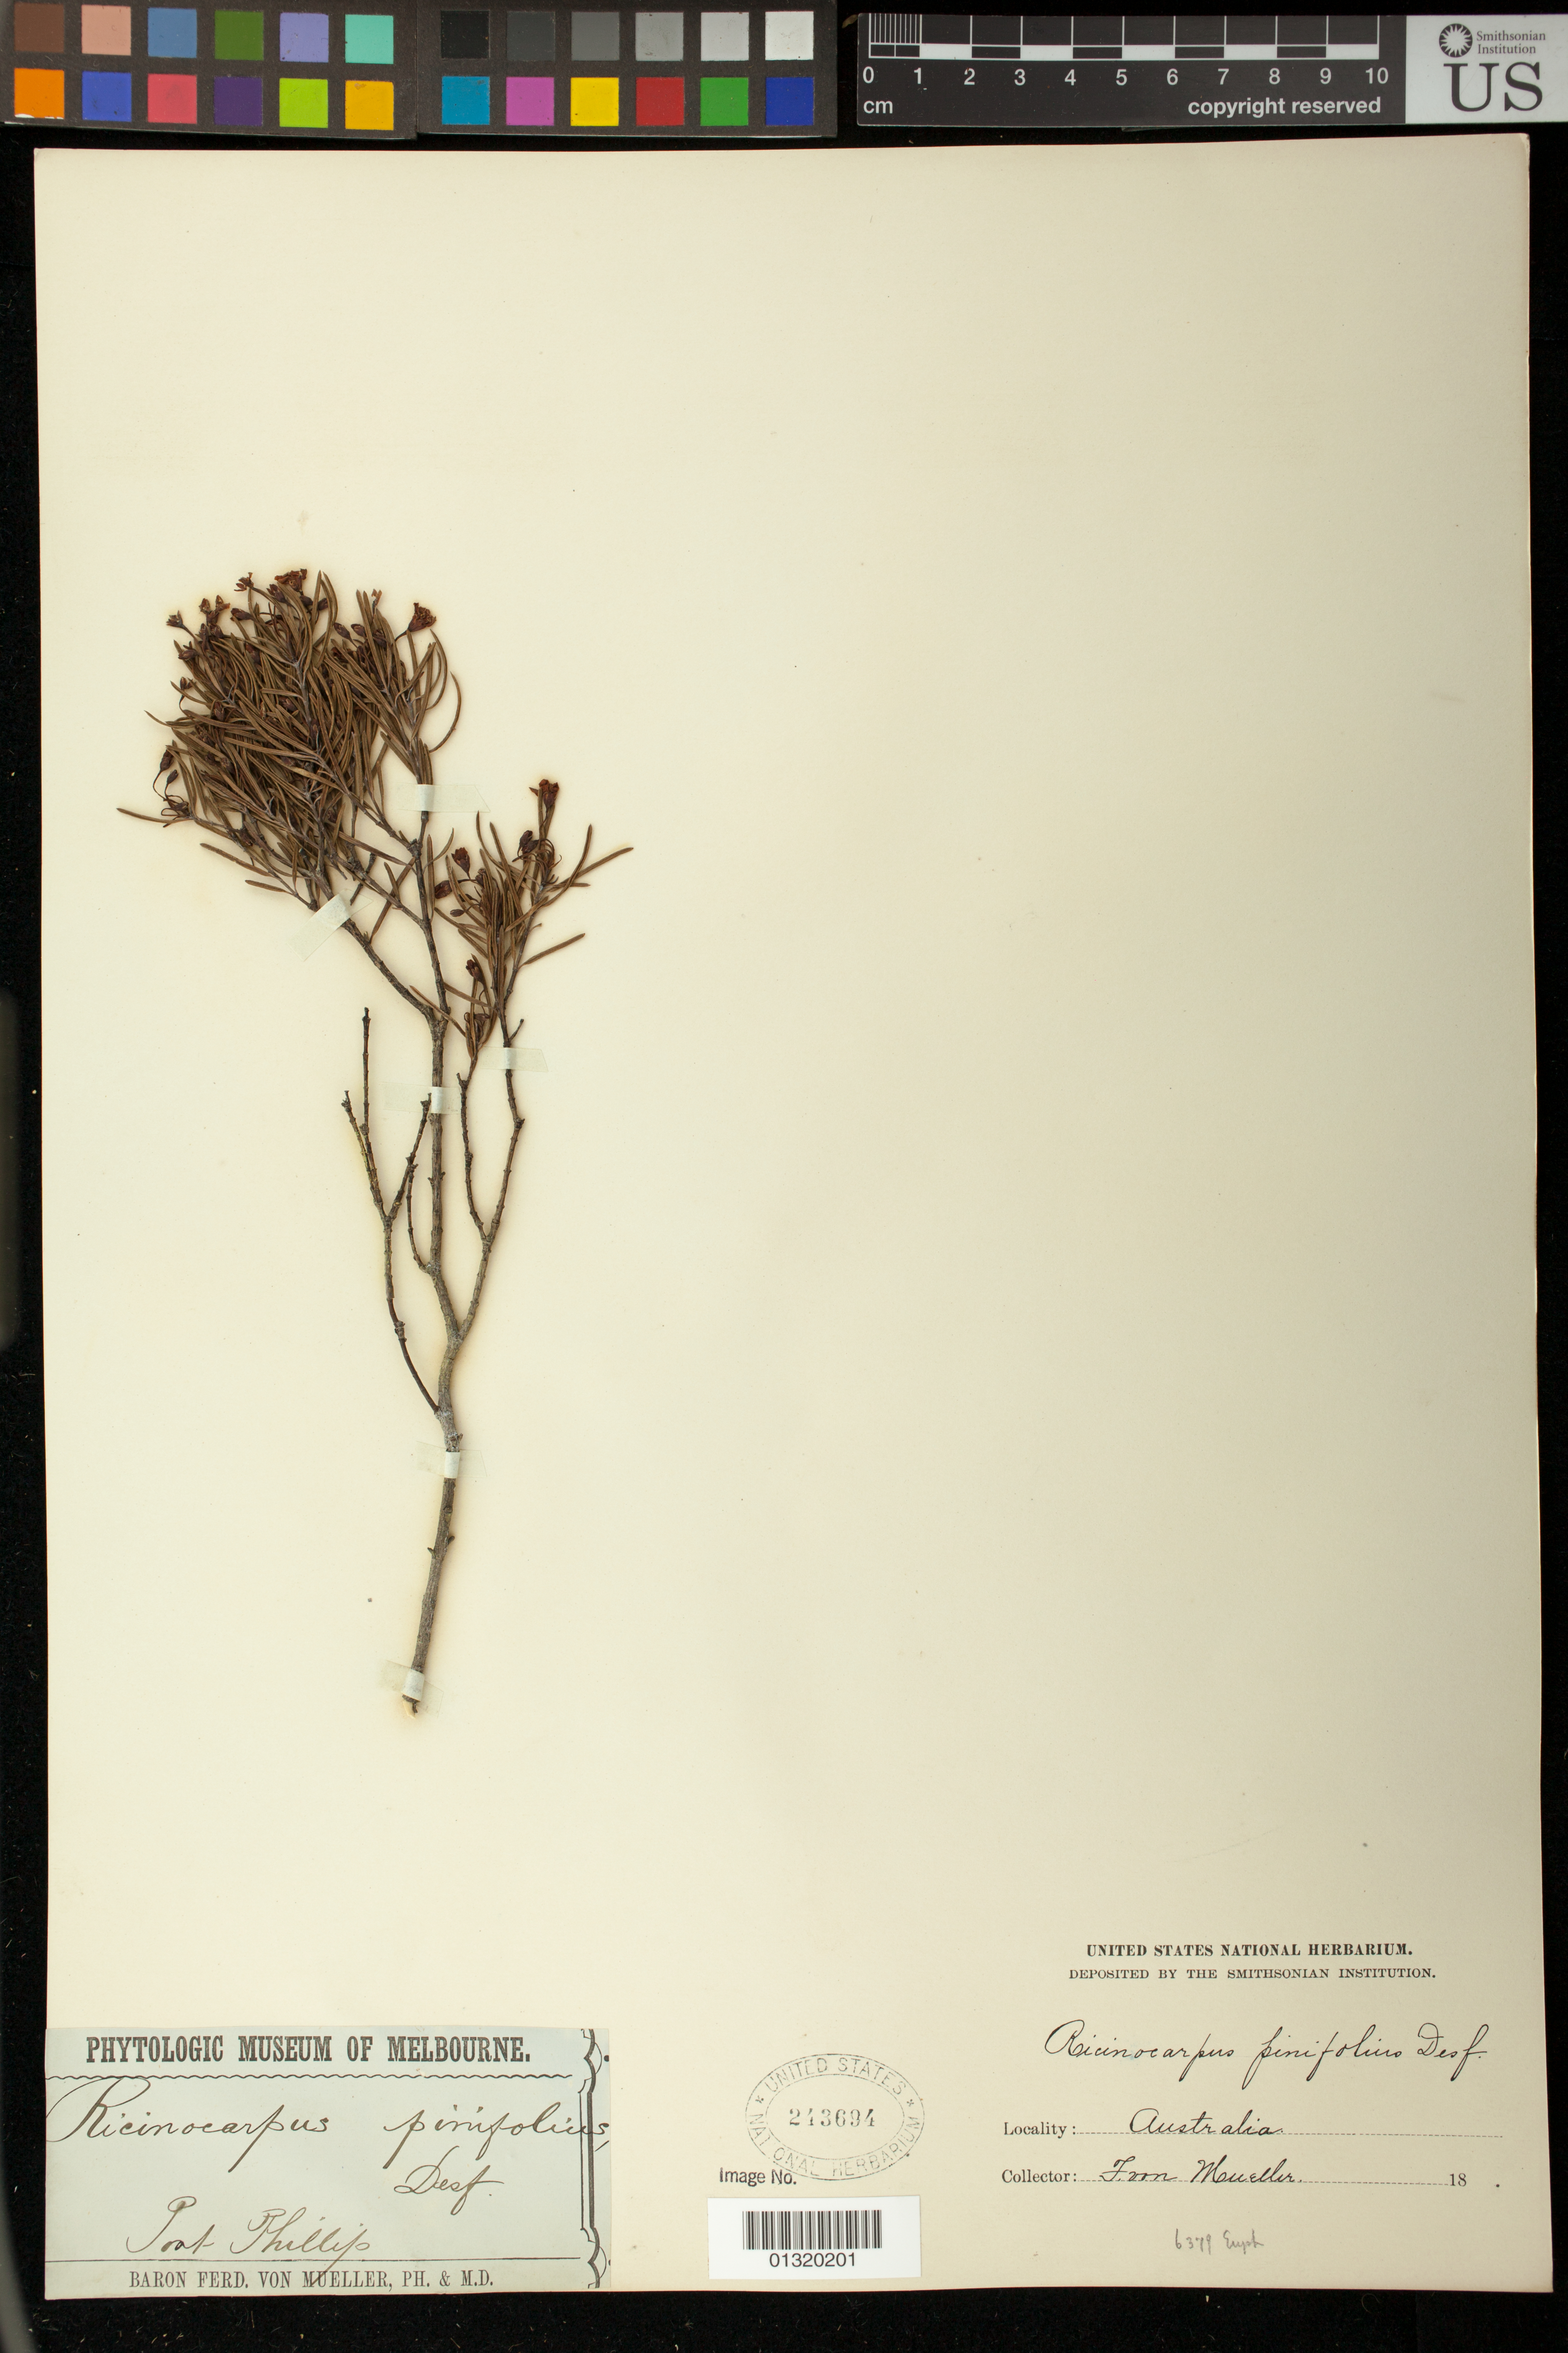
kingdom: Plantae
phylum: Tracheophyta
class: Magnoliopsida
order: Malpighiales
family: Euphorbiaceae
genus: Ricinocarpos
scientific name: Ricinocarpos pinifolius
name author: Desf.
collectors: F. Mueller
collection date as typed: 18--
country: Australia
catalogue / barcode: US 243694